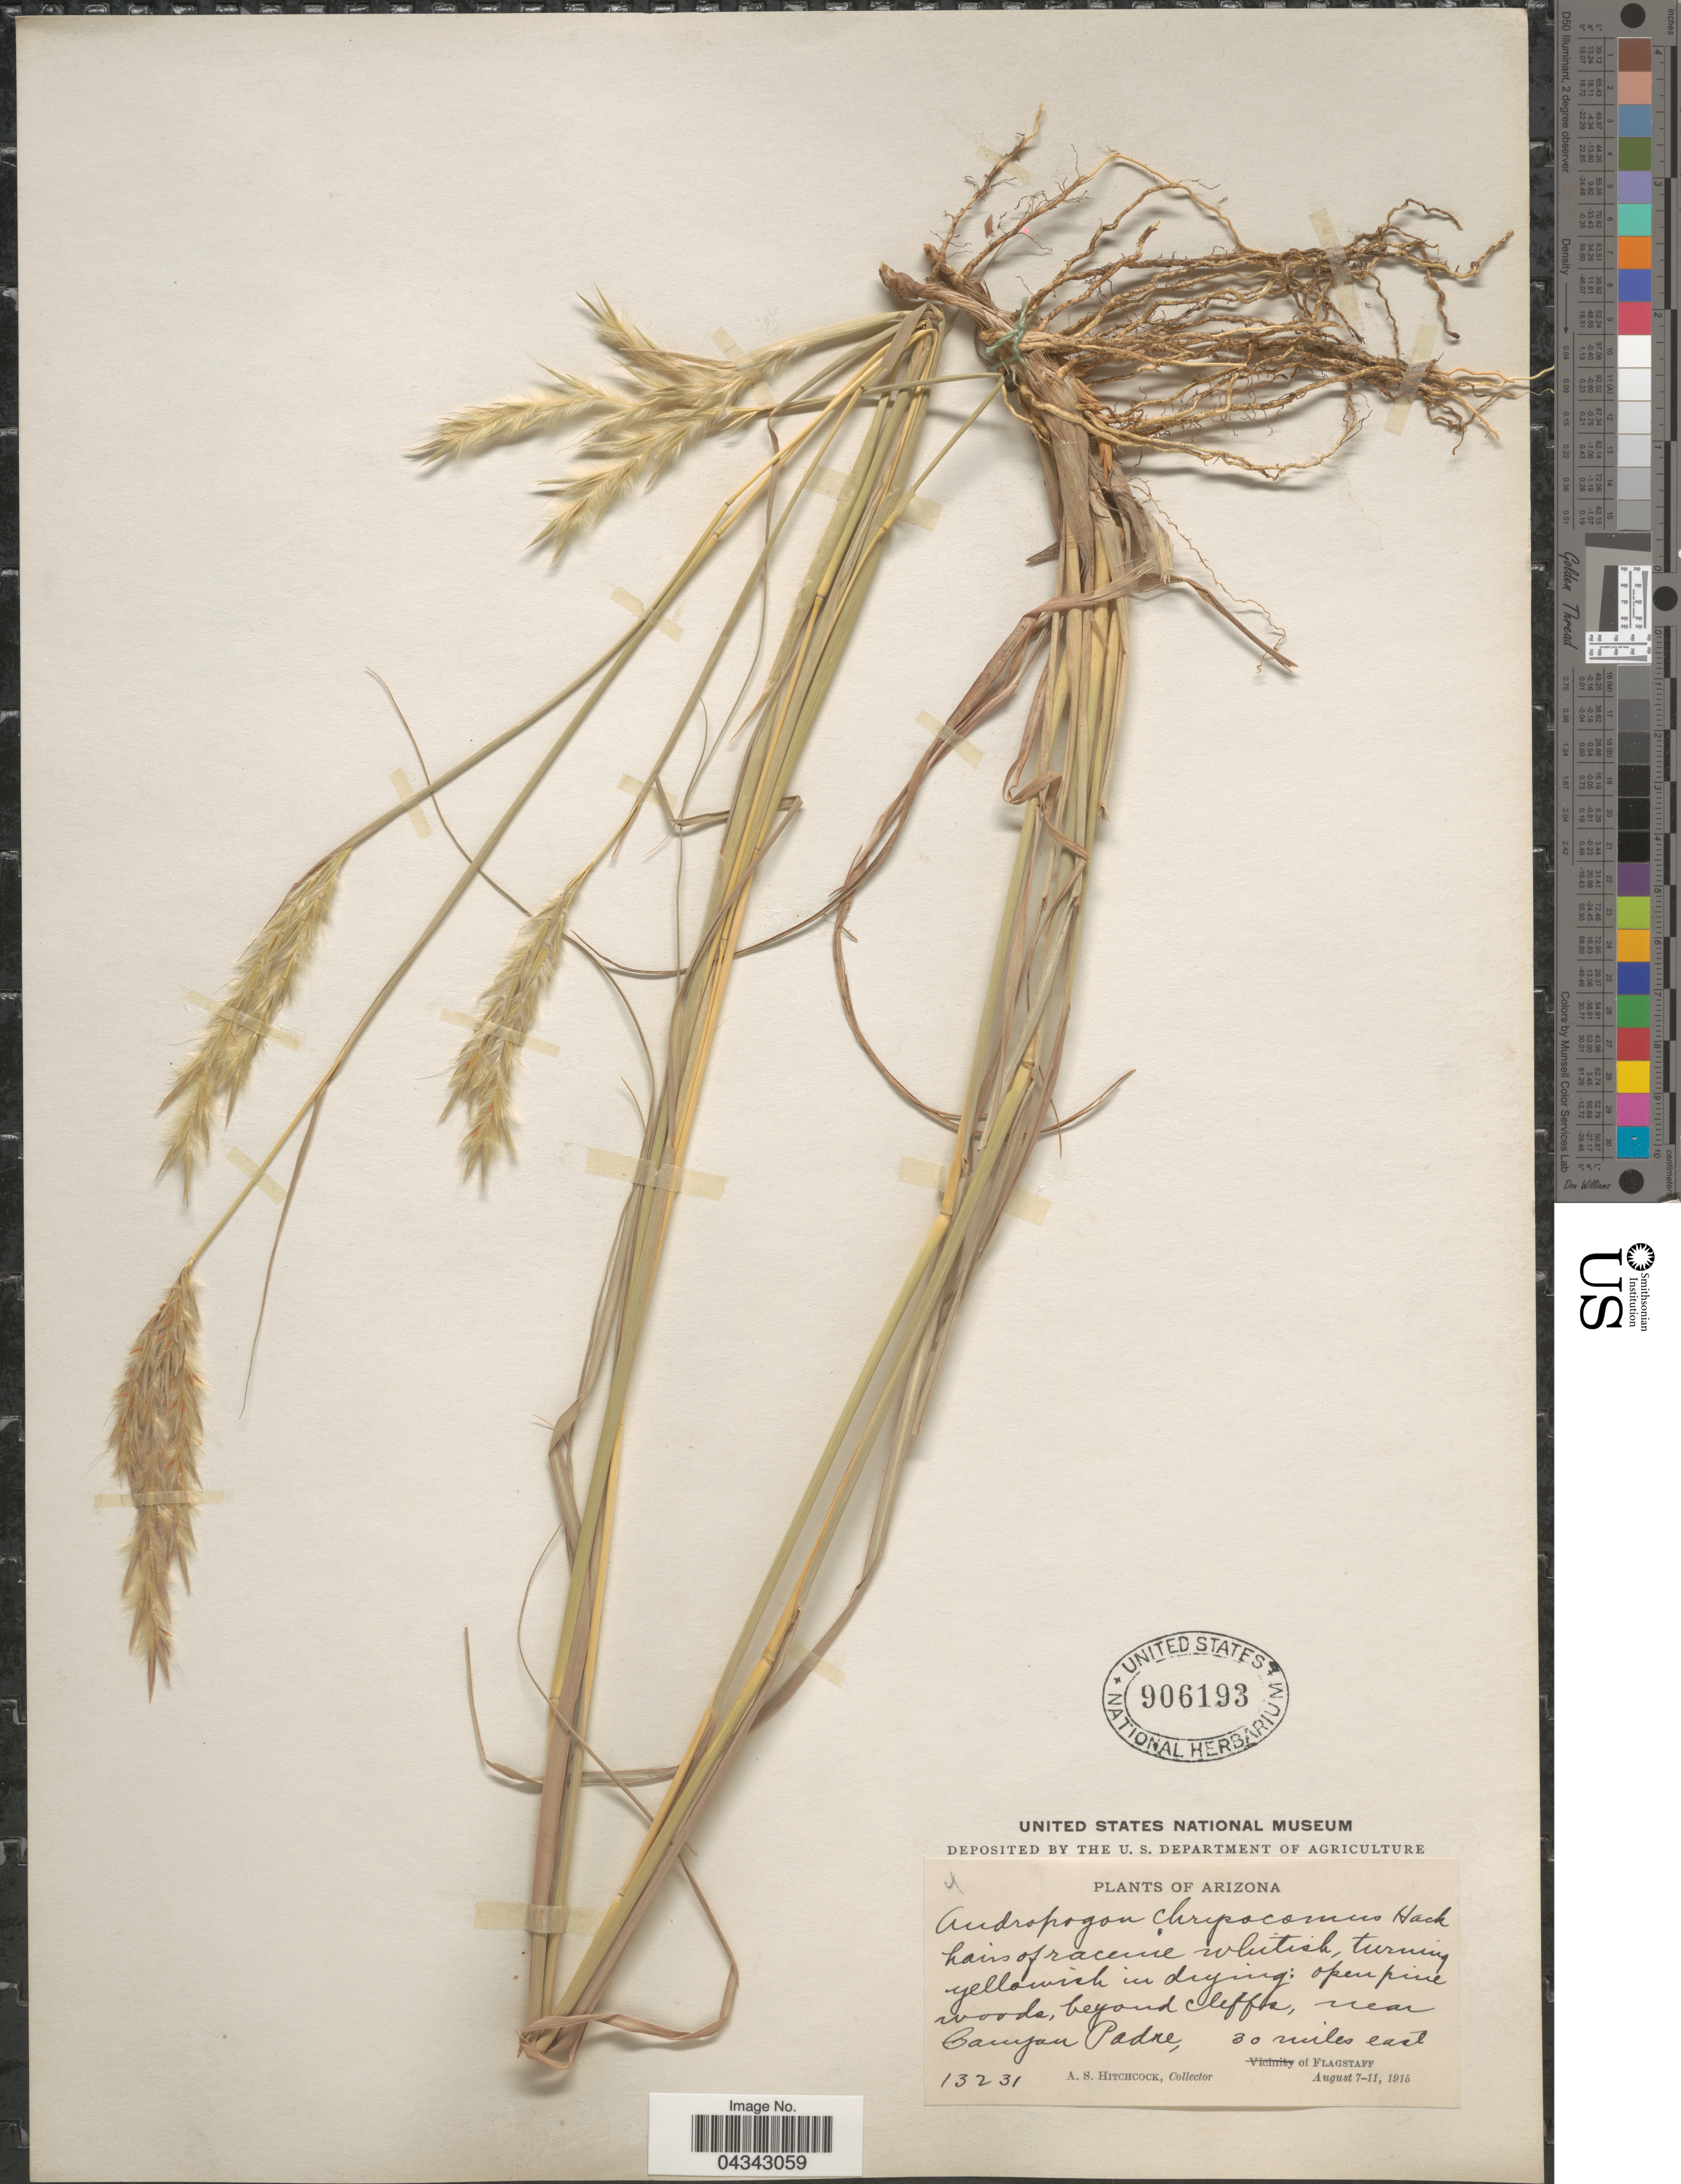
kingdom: Plantae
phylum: Tracheophyta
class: Liliopsida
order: Poales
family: Poaceae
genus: Andropogon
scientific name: Andropogon gerardii subsp. hallii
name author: (Hack.) Wipff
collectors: A. S. Hitchcock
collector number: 13231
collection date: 1915-08-07/1915-08-11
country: United States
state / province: Arizona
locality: Near Camjan Padre, 30 miles east of Flagstaff.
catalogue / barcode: US 906193